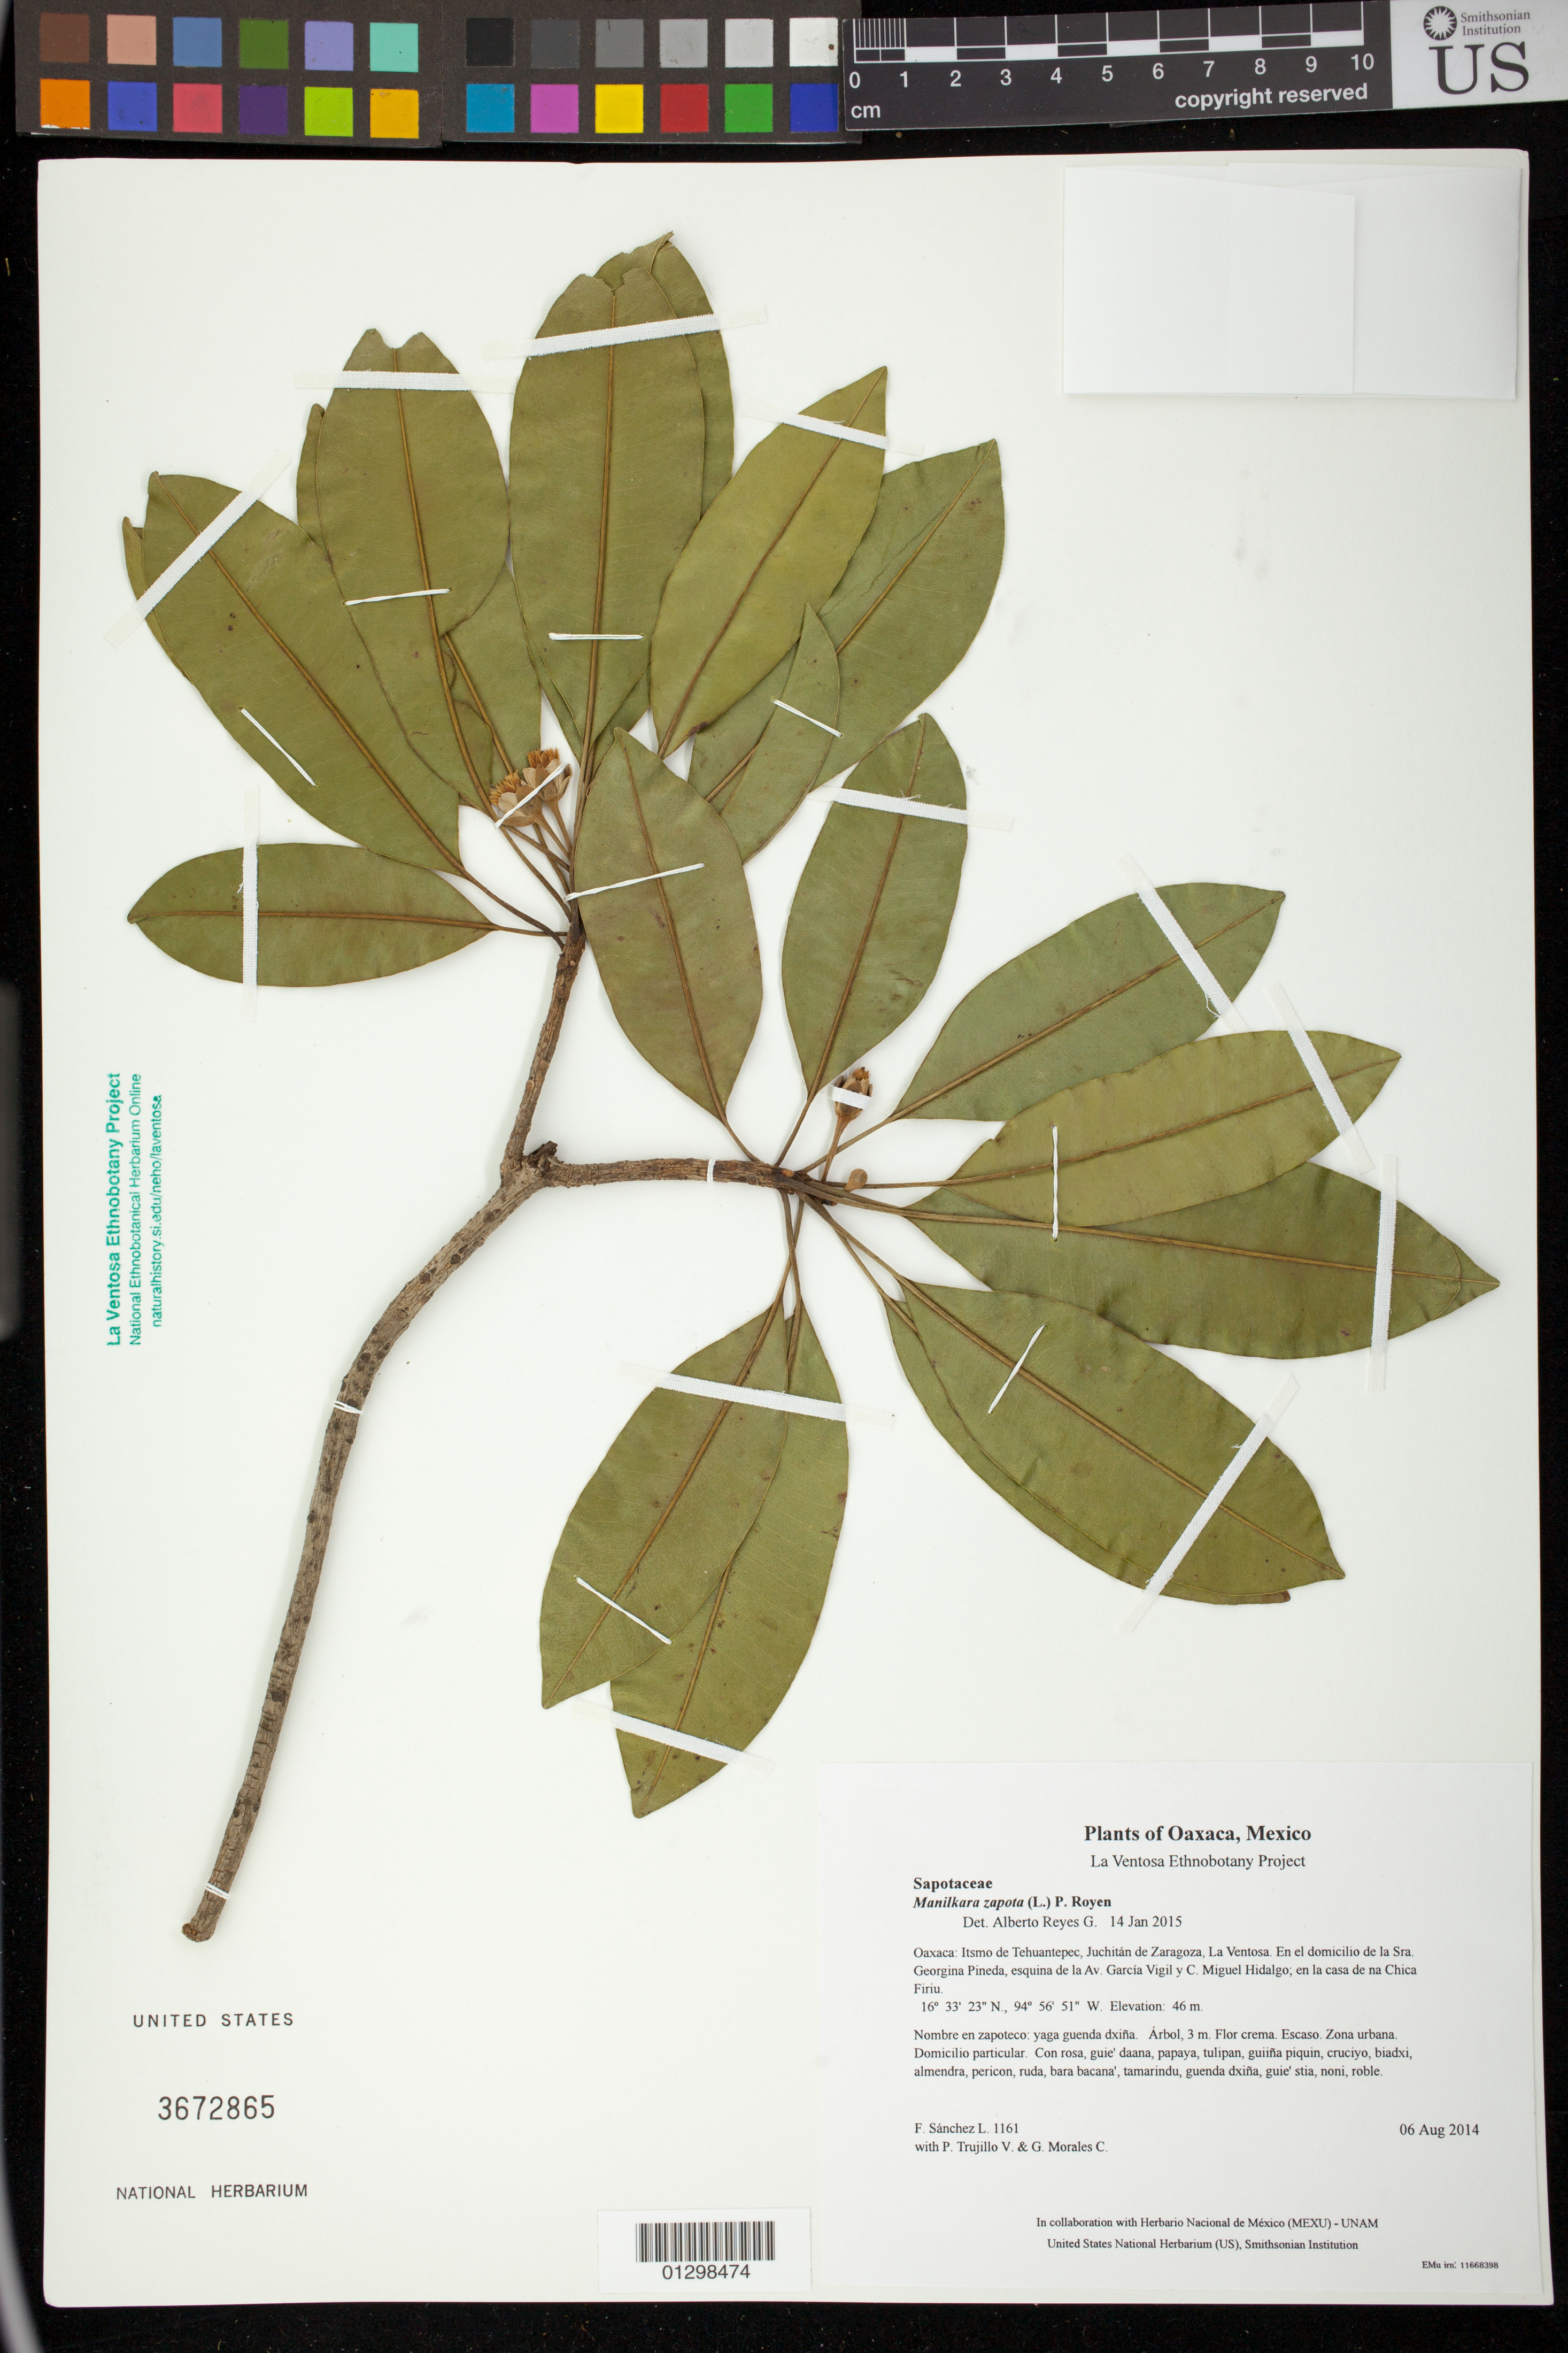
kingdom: Plantae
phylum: Tracheophyta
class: Magnoliopsida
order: Ericales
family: Sapotaceae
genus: Manilkara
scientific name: Manilkara zapota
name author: (L.) P. Royen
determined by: Reyes García, A.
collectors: F. Sánchez L., P. Trujillo V. & G. Morales C.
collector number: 1161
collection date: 2014-08-06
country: Mexico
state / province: Oaxaca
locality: Itsmo de Tehuantepec, Juchitán de Zaragoza, La Ventosa. En el domicilio de la Sra. Georgina Pineda, esquina de la Av. García Vigil y C. Miguel Hidalgo; en la casa de na Chica Firiu.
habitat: Zona urbana. Domicilio particular.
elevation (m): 46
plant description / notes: MEXU, US; Yaga. 3 m. Guie' nayu. Huaxie'.; chicosapote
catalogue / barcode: US 3672865